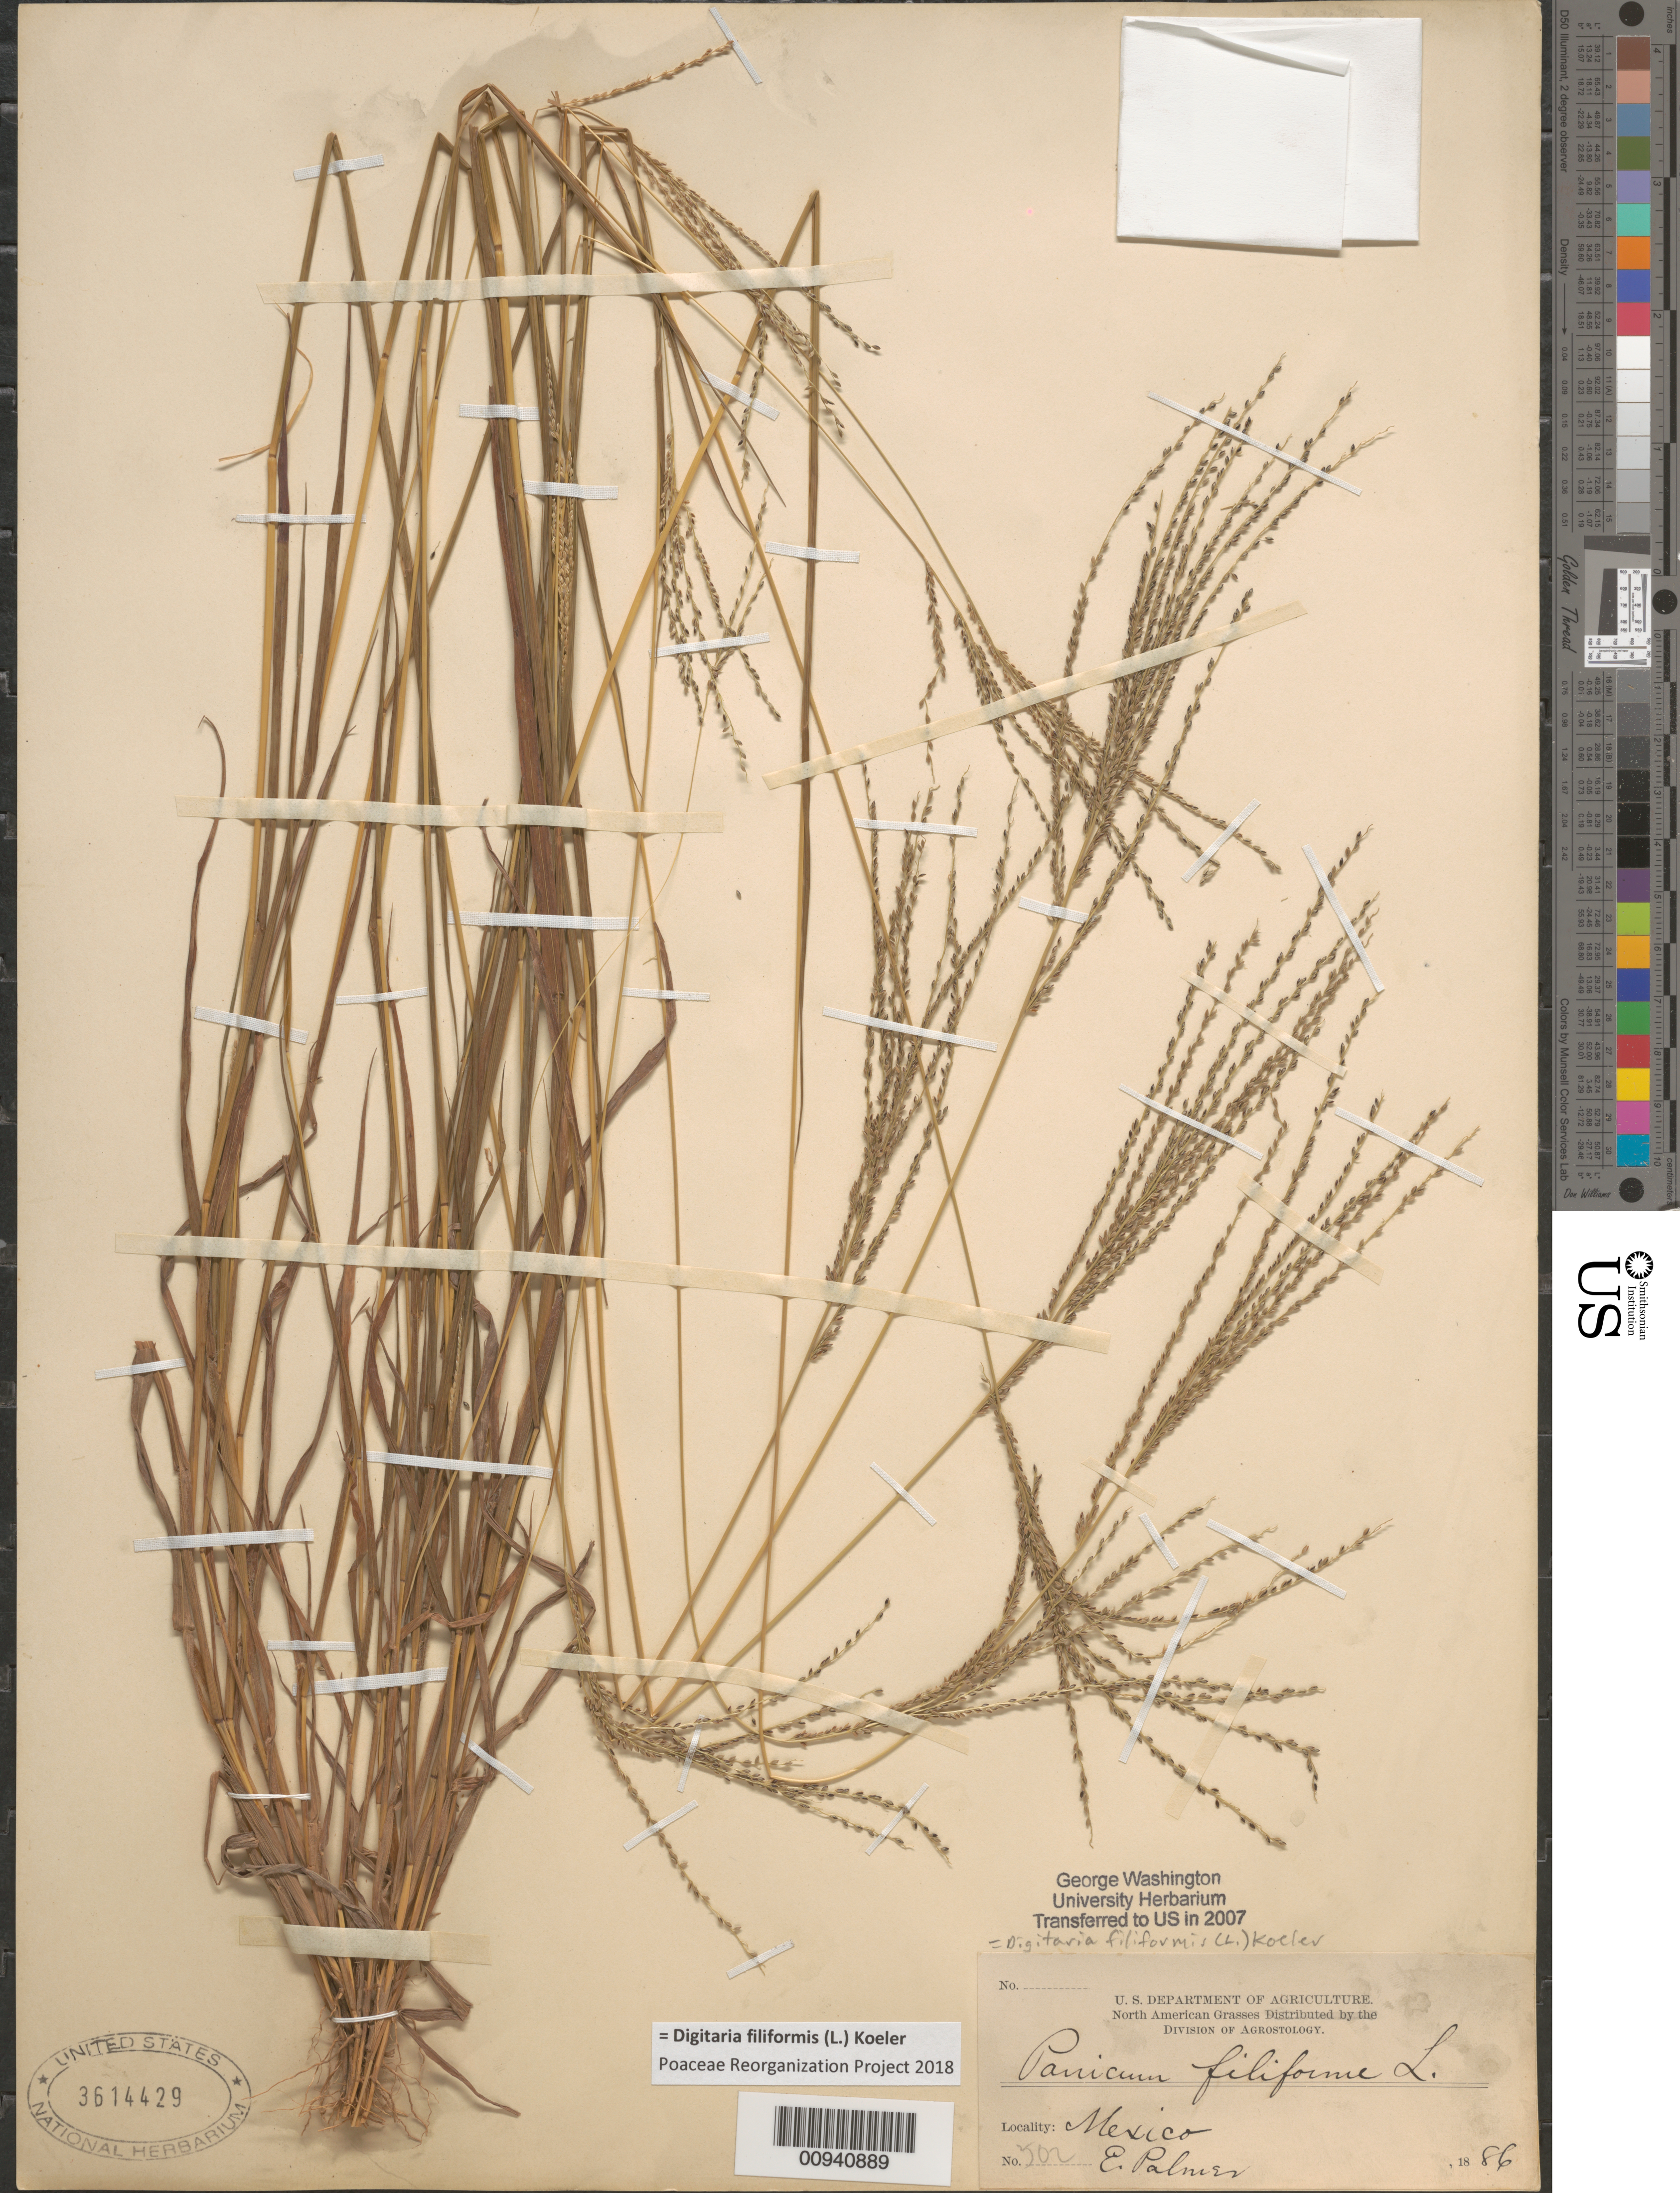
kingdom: Plantae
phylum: Tracheophyta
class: Liliopsida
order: Poales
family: Poaceae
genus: Digitaria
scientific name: Digitaria filiformis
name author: (L.) Koeler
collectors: E. Palmer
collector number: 502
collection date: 1886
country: Mexico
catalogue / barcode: US 3614429